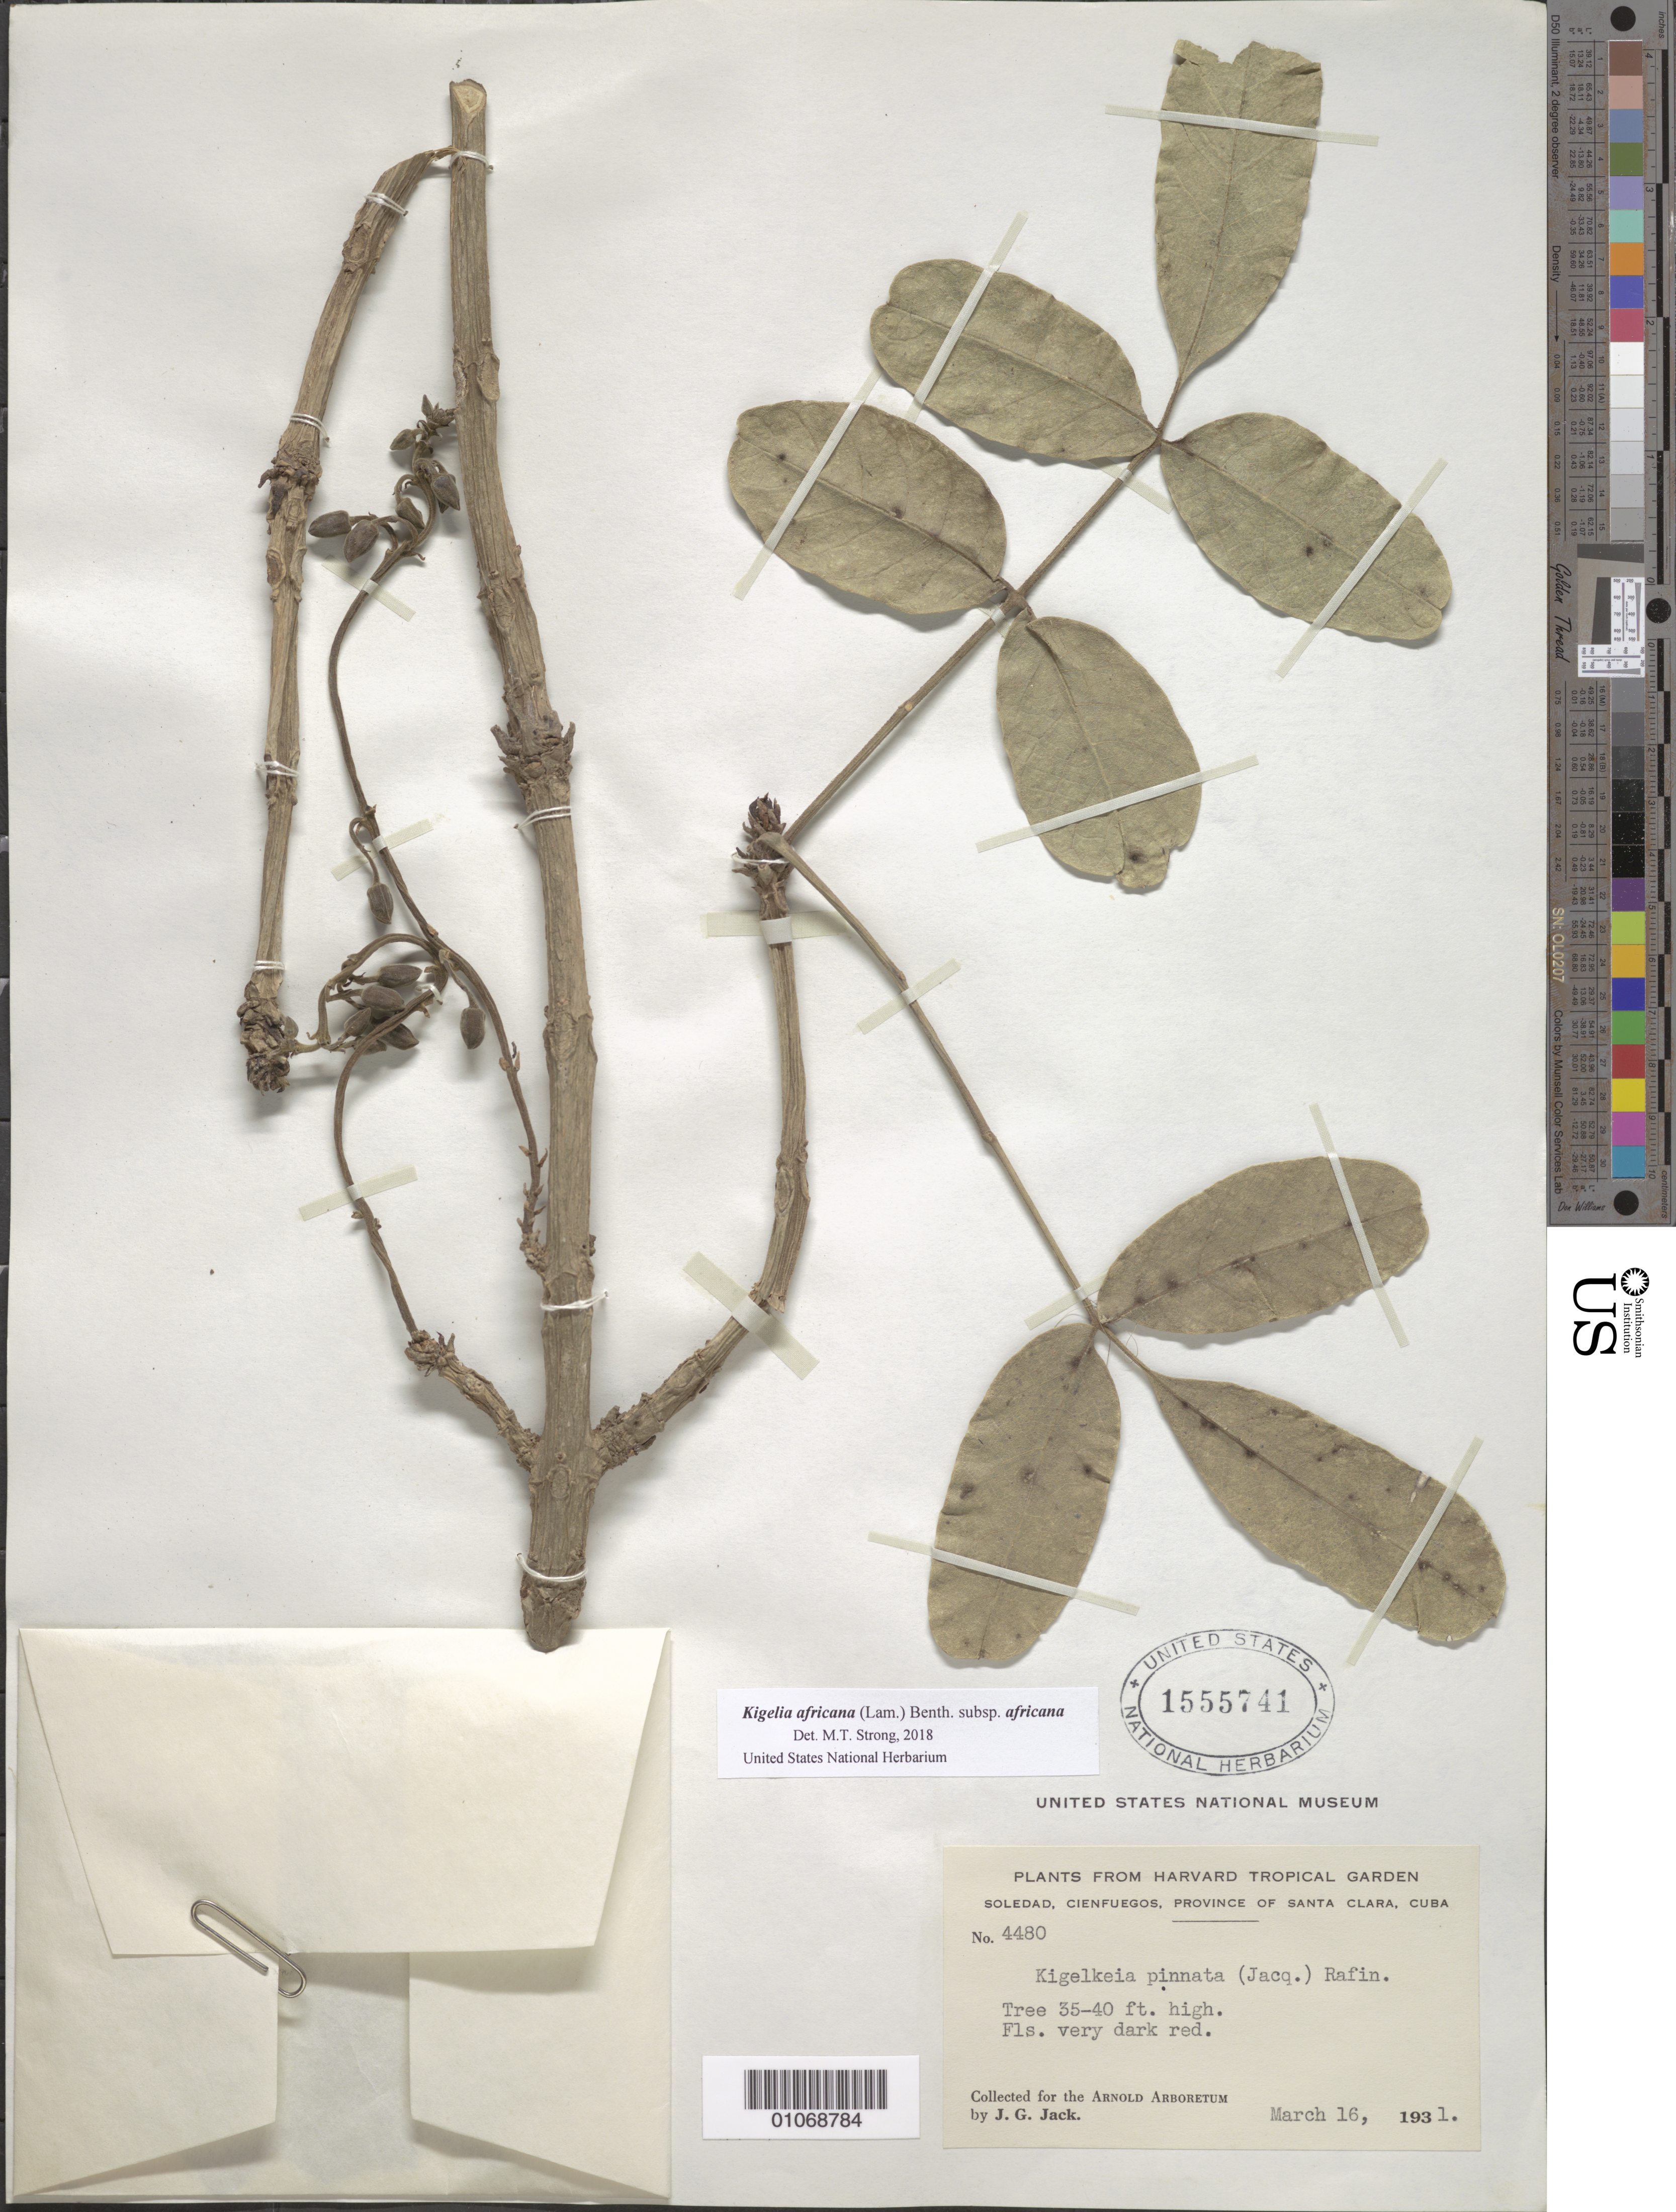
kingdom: Plantae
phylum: Tracheophyta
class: Magnoliopsida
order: Lamiales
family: Bignoniaceae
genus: Kigelia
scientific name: Kigelia pinnata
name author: (Jacq.) DC.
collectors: J. G. Jack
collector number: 4480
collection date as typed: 16 Mar 1931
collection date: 1931-03-16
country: Cuba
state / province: Cienfuegos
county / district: Santa Clara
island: Cuba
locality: Soledad, Cienfuegos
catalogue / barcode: US 1555741